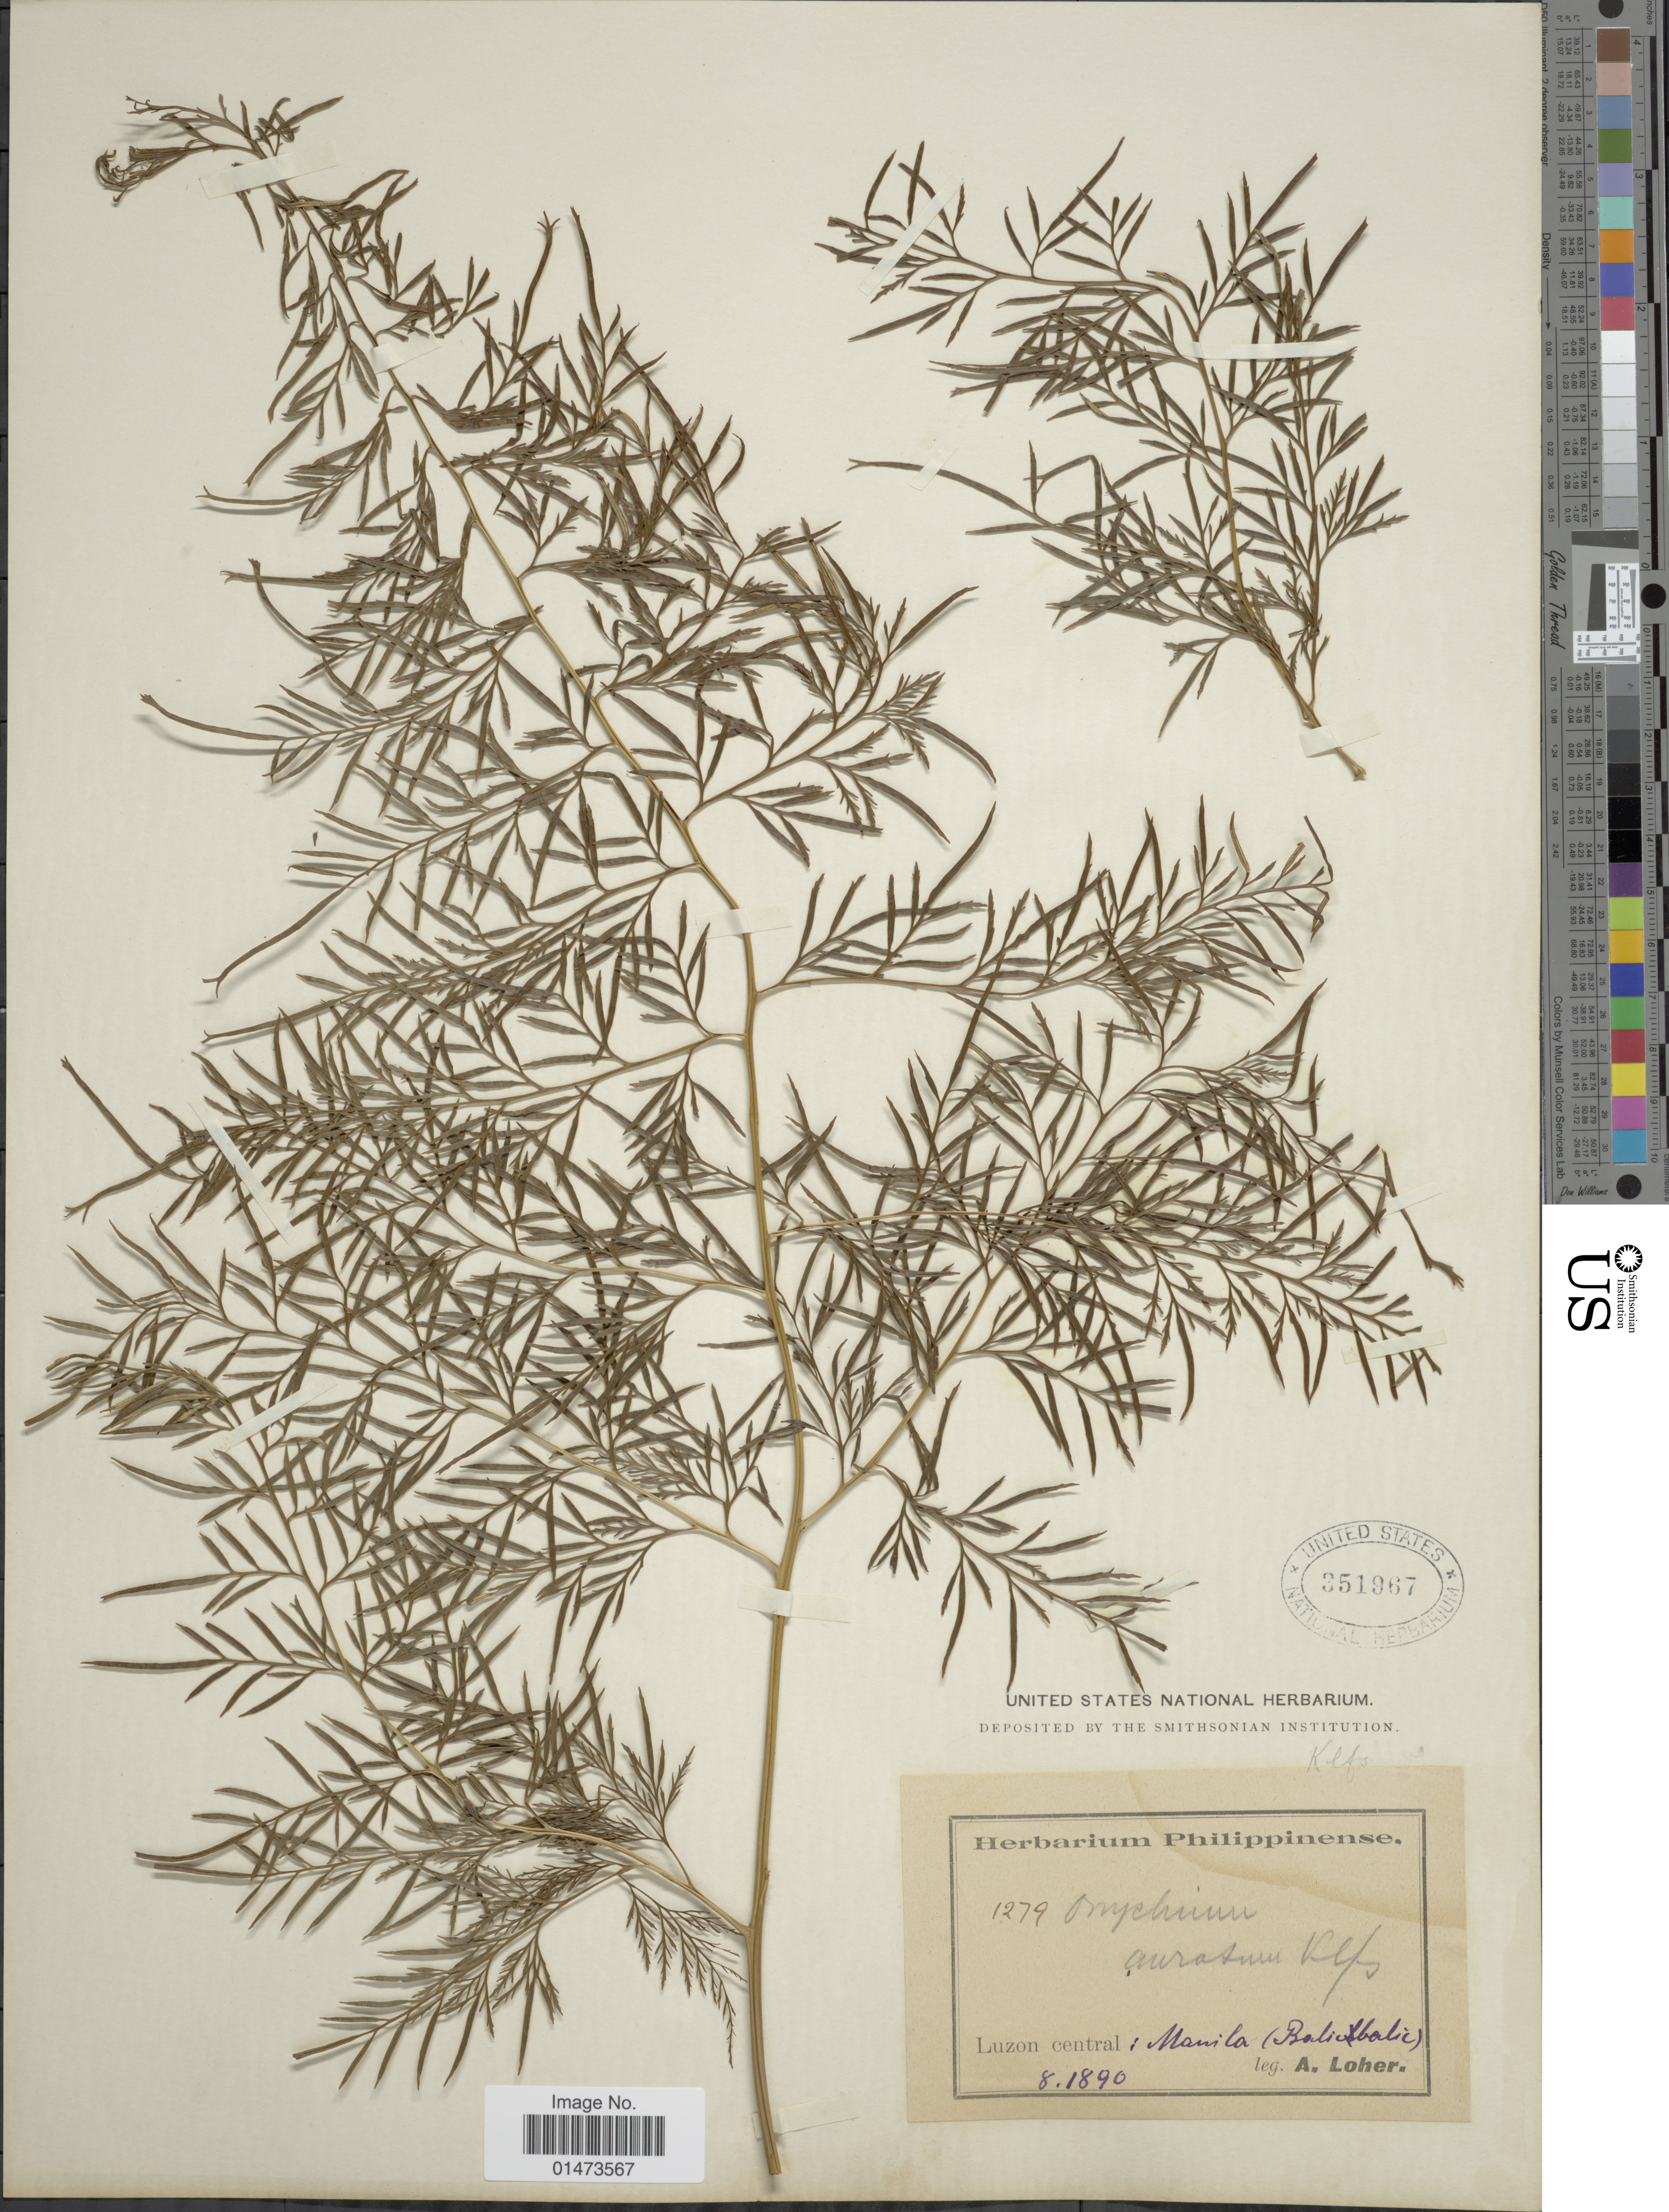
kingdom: Plantae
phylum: Tracheophyta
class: Polypodiopsida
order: Polypodiales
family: Pteridaceae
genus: Onychium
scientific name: Onychium siliculosum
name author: (Desv.) C. Chr.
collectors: A. Loher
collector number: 1279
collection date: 1890-08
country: Philippines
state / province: Central Luzon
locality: Manila (Balibalic).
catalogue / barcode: US 351967